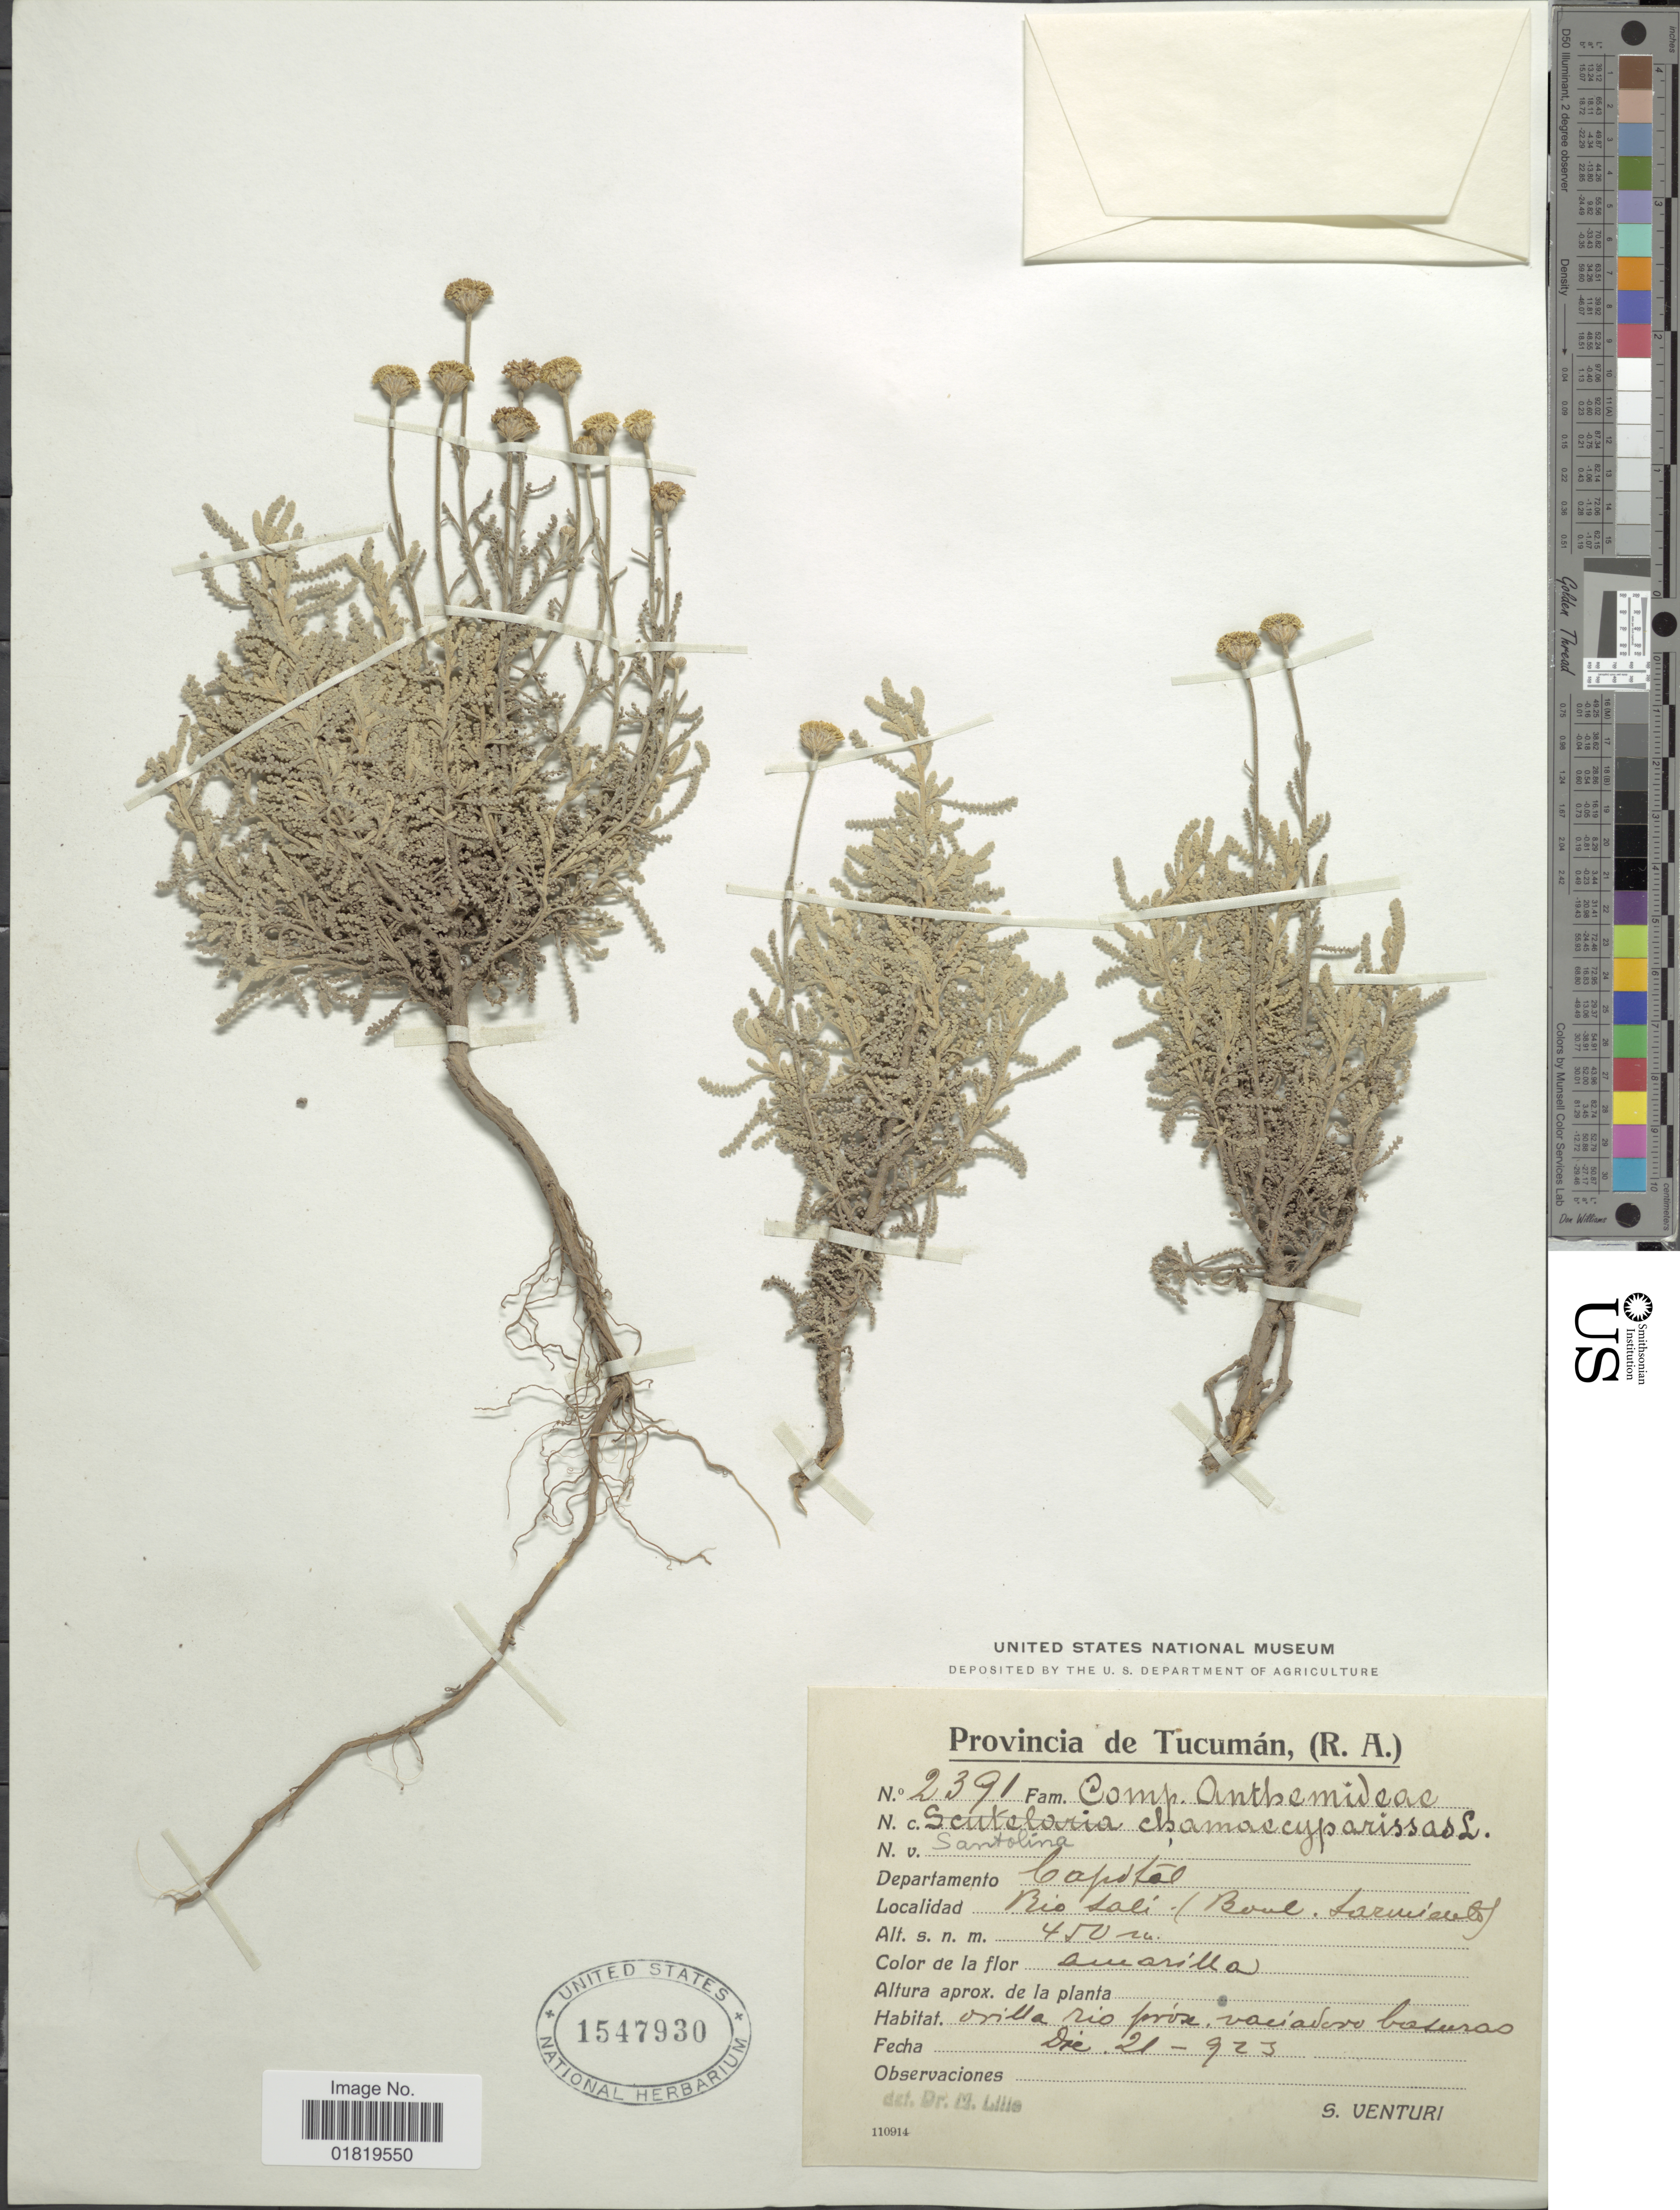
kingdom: Plantae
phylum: Tracheophyta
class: Magnoliopsida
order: Asterales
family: Asteraceae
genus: Santolina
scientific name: Santolina chamaecyparissus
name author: L.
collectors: S. Venturi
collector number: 2391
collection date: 1923-12-21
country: Argentina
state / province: Tucumán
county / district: Capital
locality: Rio Sali (Sarmiento)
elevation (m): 450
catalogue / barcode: US 1547930